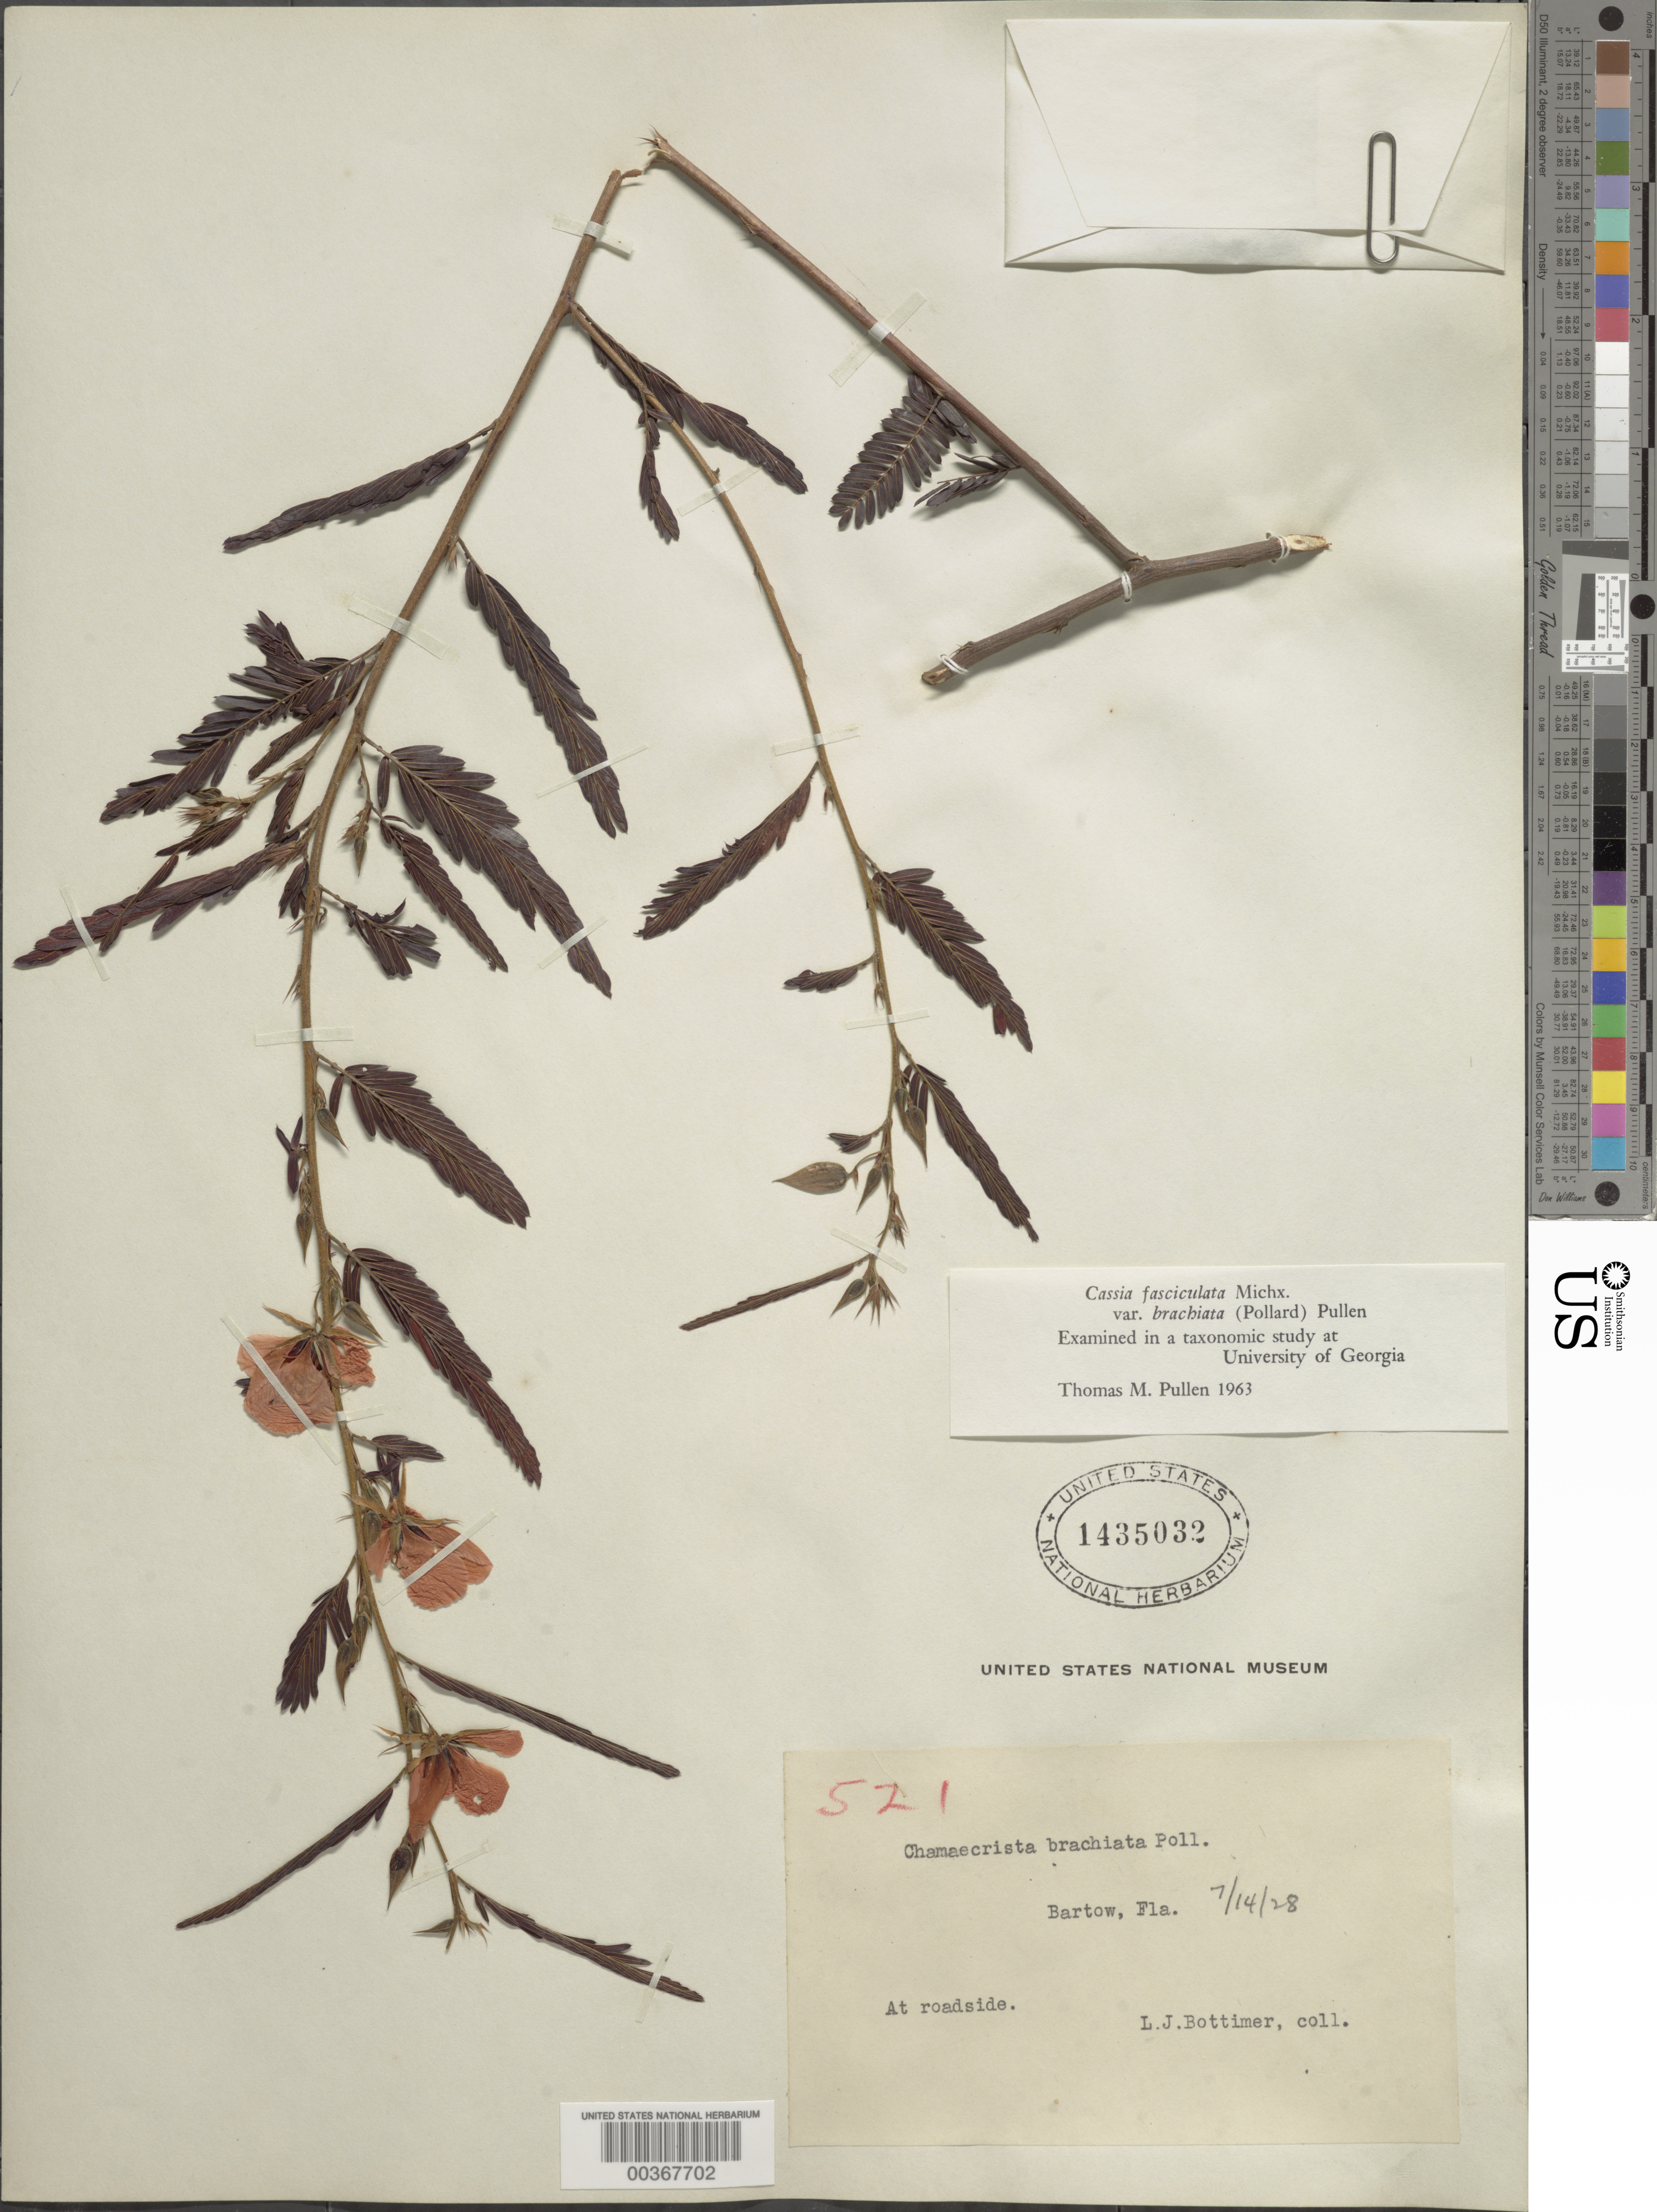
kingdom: Plantae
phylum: Tracheophyta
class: Magnoliopsida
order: Fabales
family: Fabaceae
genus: Chamaecrista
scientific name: Chamaecrista fasciculata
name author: (Michx.) Greene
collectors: L. Bottimer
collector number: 521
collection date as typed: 14 Jul 1928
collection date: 1928-07-14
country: United States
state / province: Florida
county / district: Polk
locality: Bartow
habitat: At roadside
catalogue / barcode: US 1435032